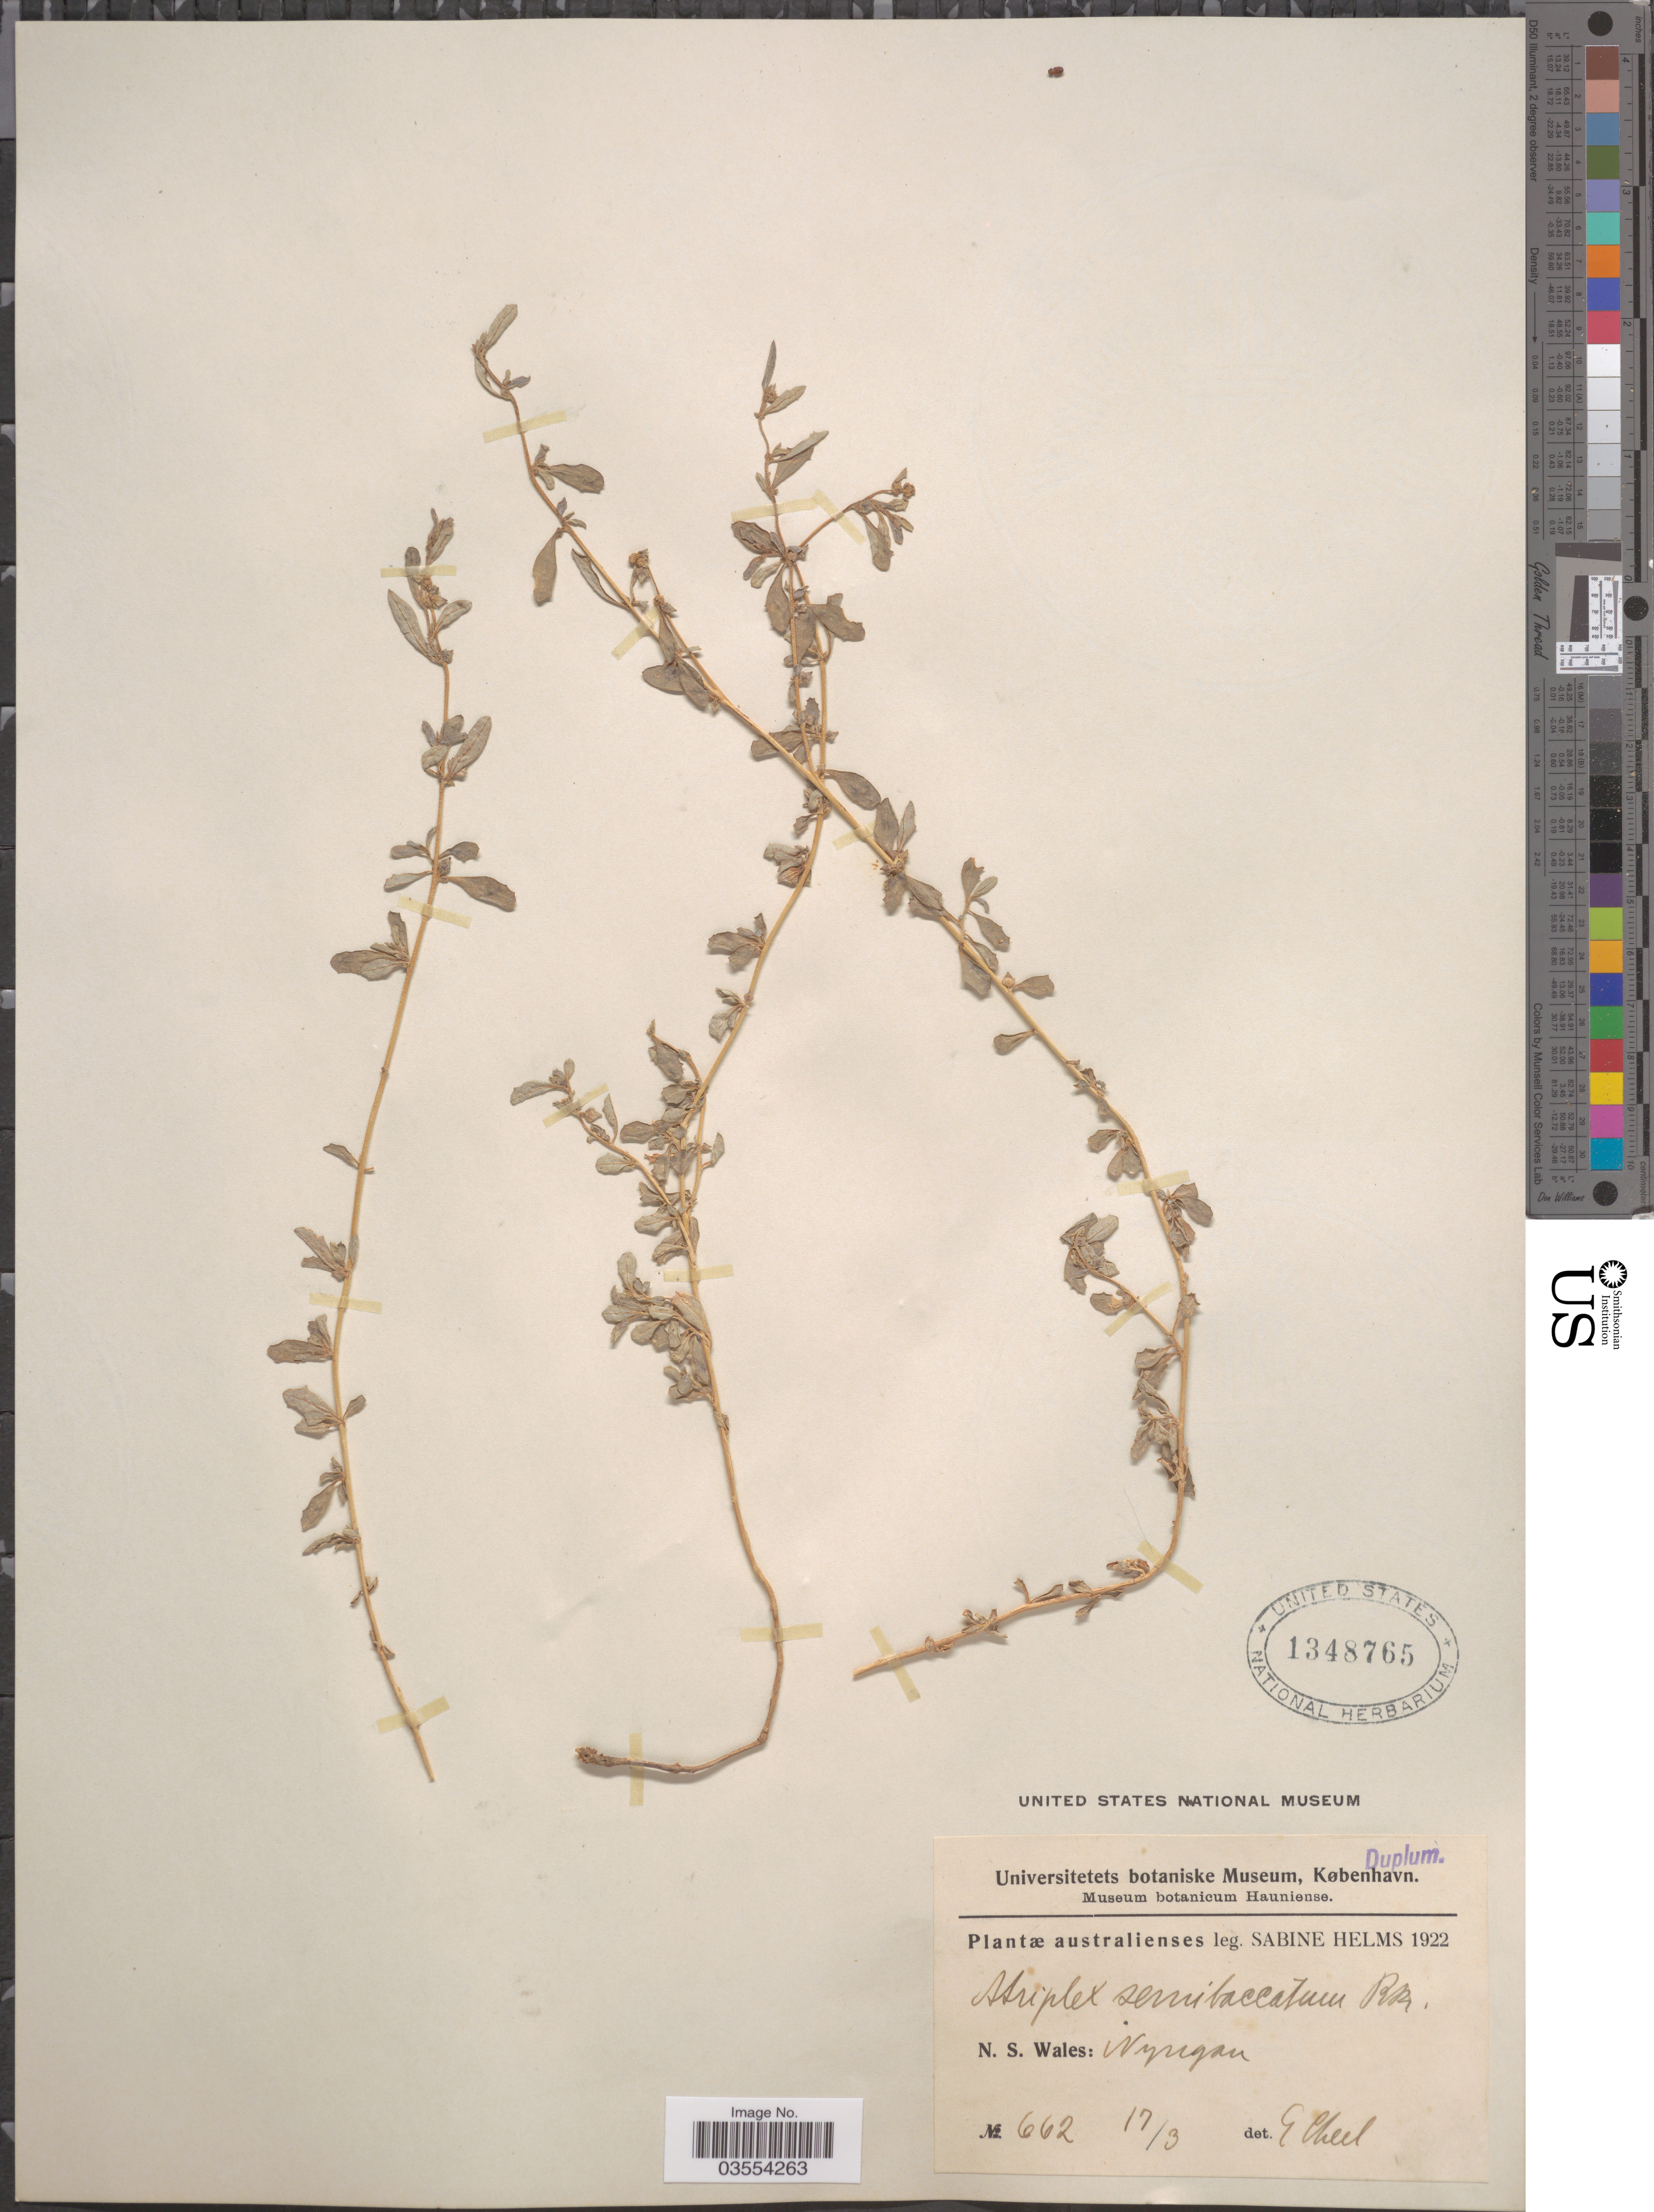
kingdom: Plantae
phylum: Tracheophyta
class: Magnoliopsida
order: Caryophyllales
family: Amaranthaceae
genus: Atriplex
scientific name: Atriplex semibaccata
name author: R. Br.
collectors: S. Helms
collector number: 662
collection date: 1922-03-17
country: Australia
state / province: New South Wales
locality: Nyngan.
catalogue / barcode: US 1348765